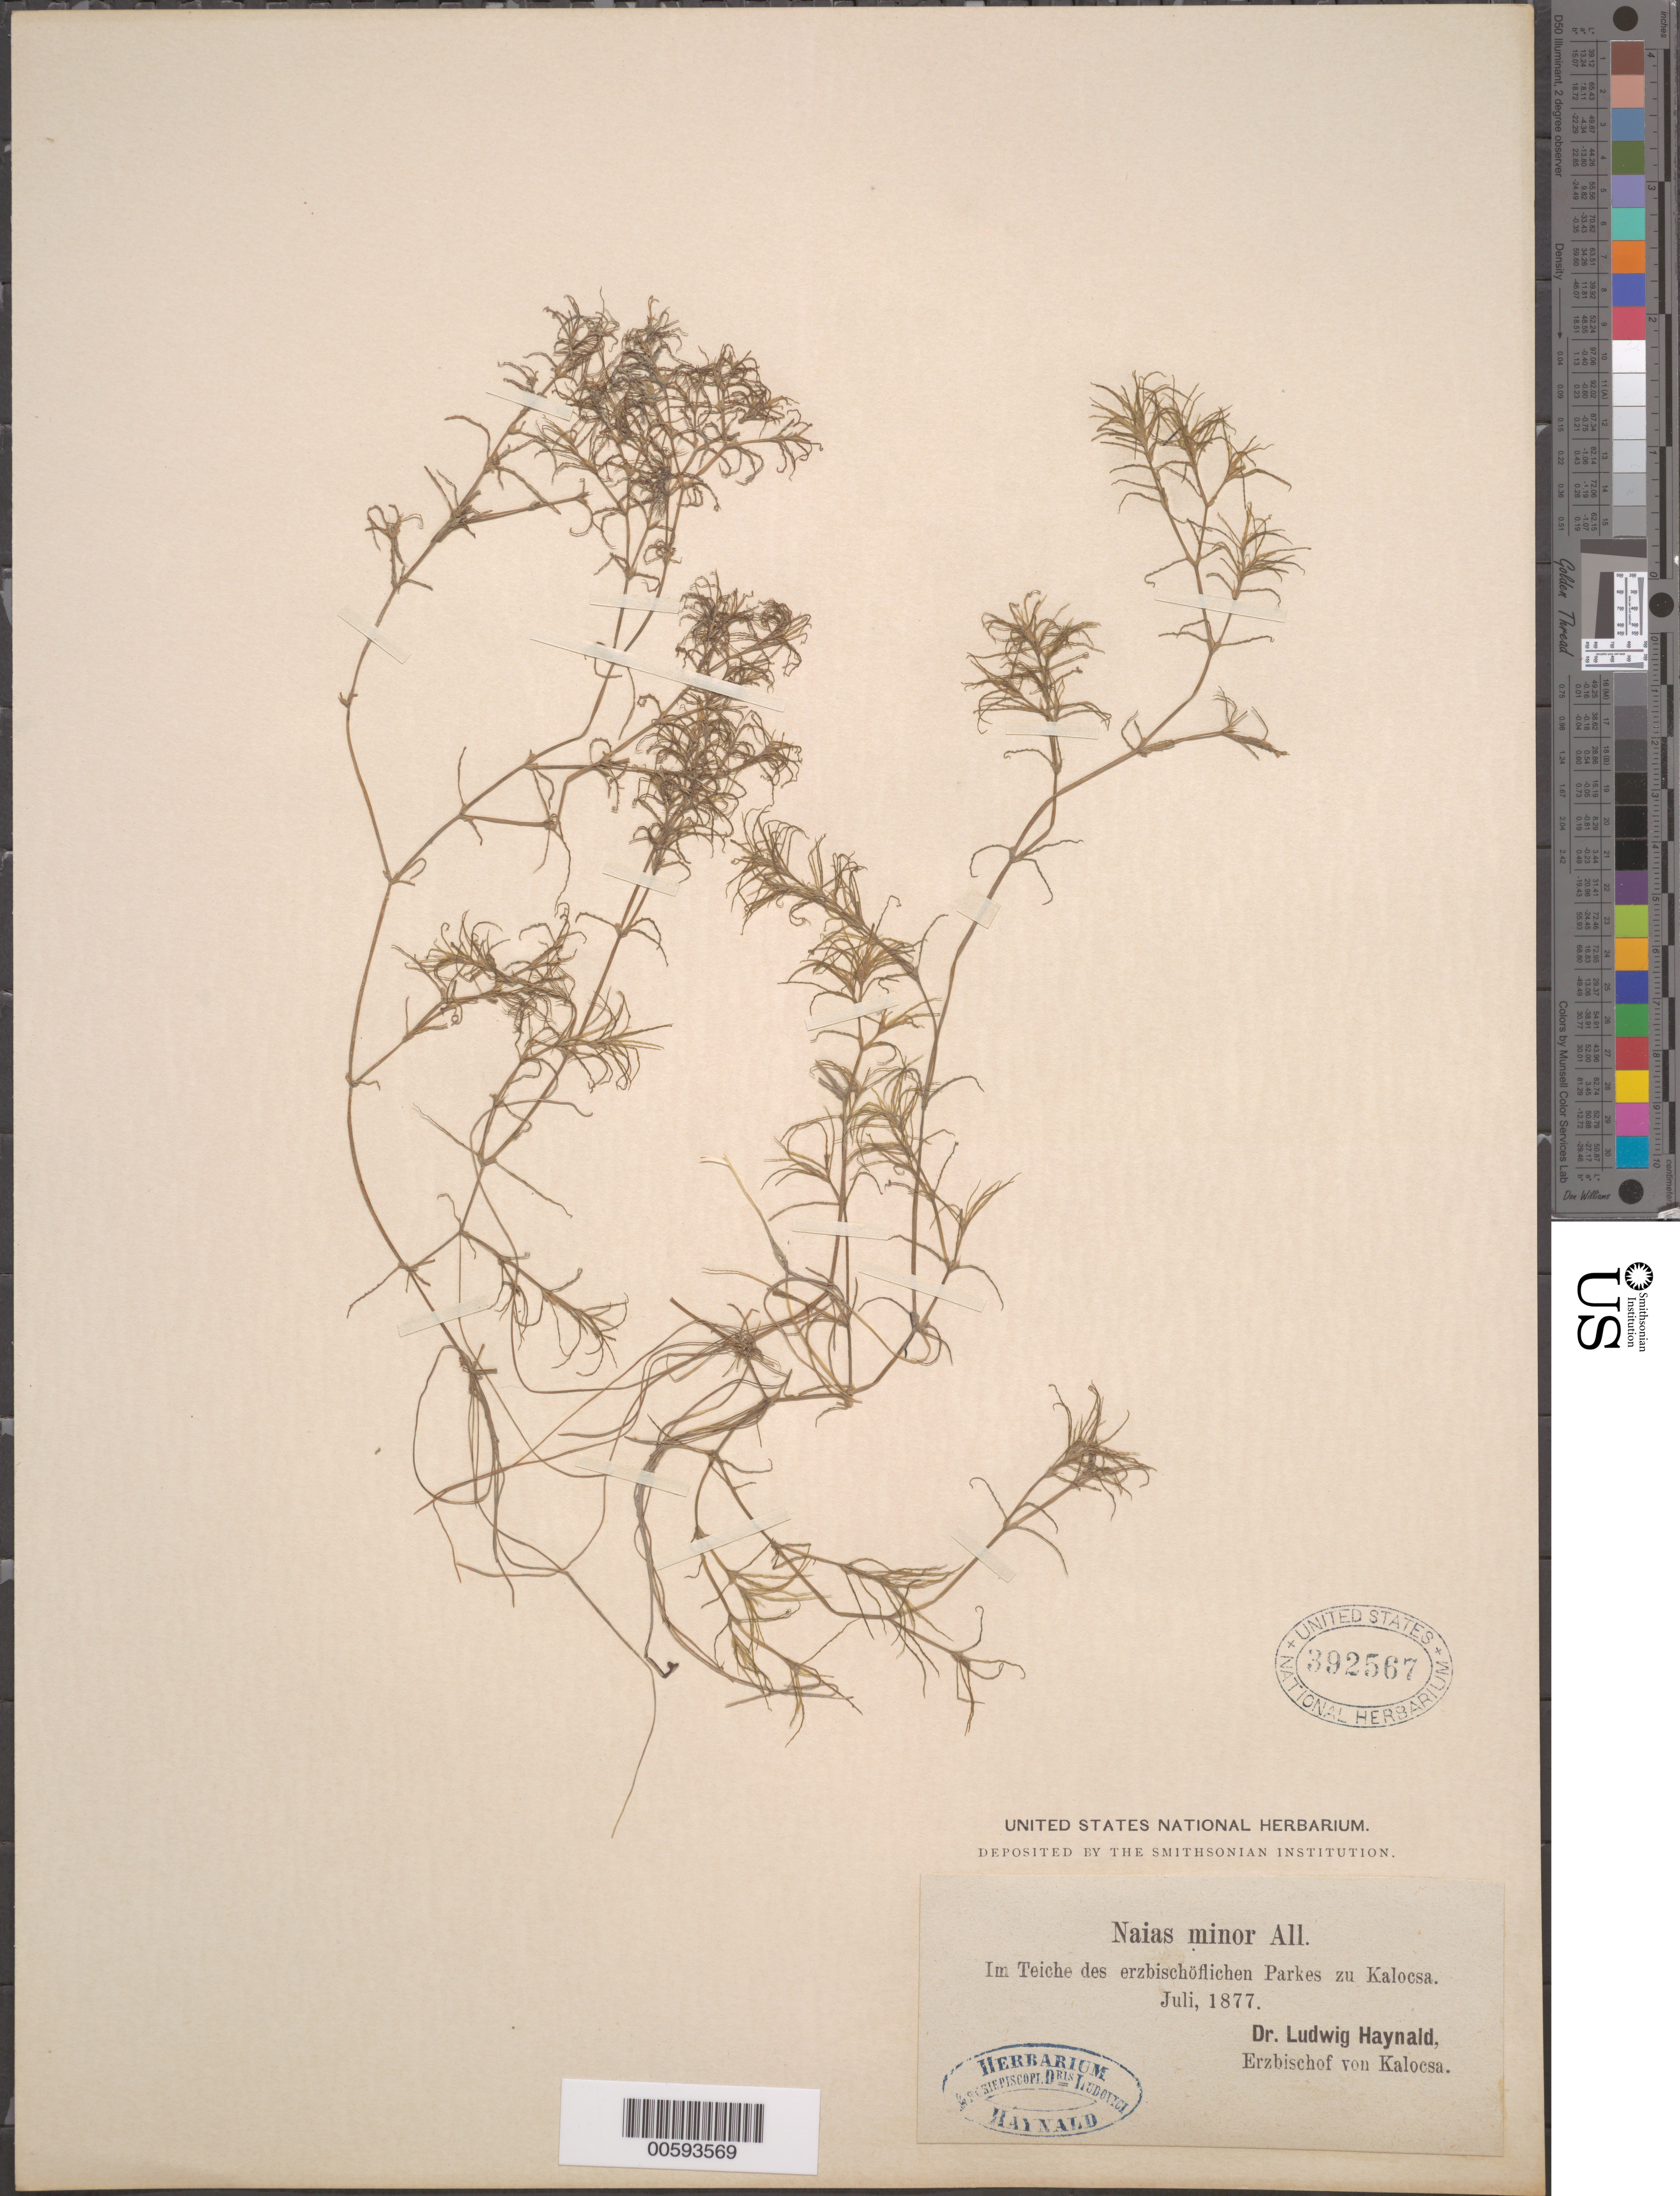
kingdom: Plantae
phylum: Tracheophyta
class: Liliopsida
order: Alismatales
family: Hydrocharitaceae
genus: Najas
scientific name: Najas minor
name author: All.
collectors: L. Haynald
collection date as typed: Jul 1877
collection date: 1877-07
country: Hungary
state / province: Bács-Kiskun / Pest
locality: Etzbischof von Kalocsa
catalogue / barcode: US 392567